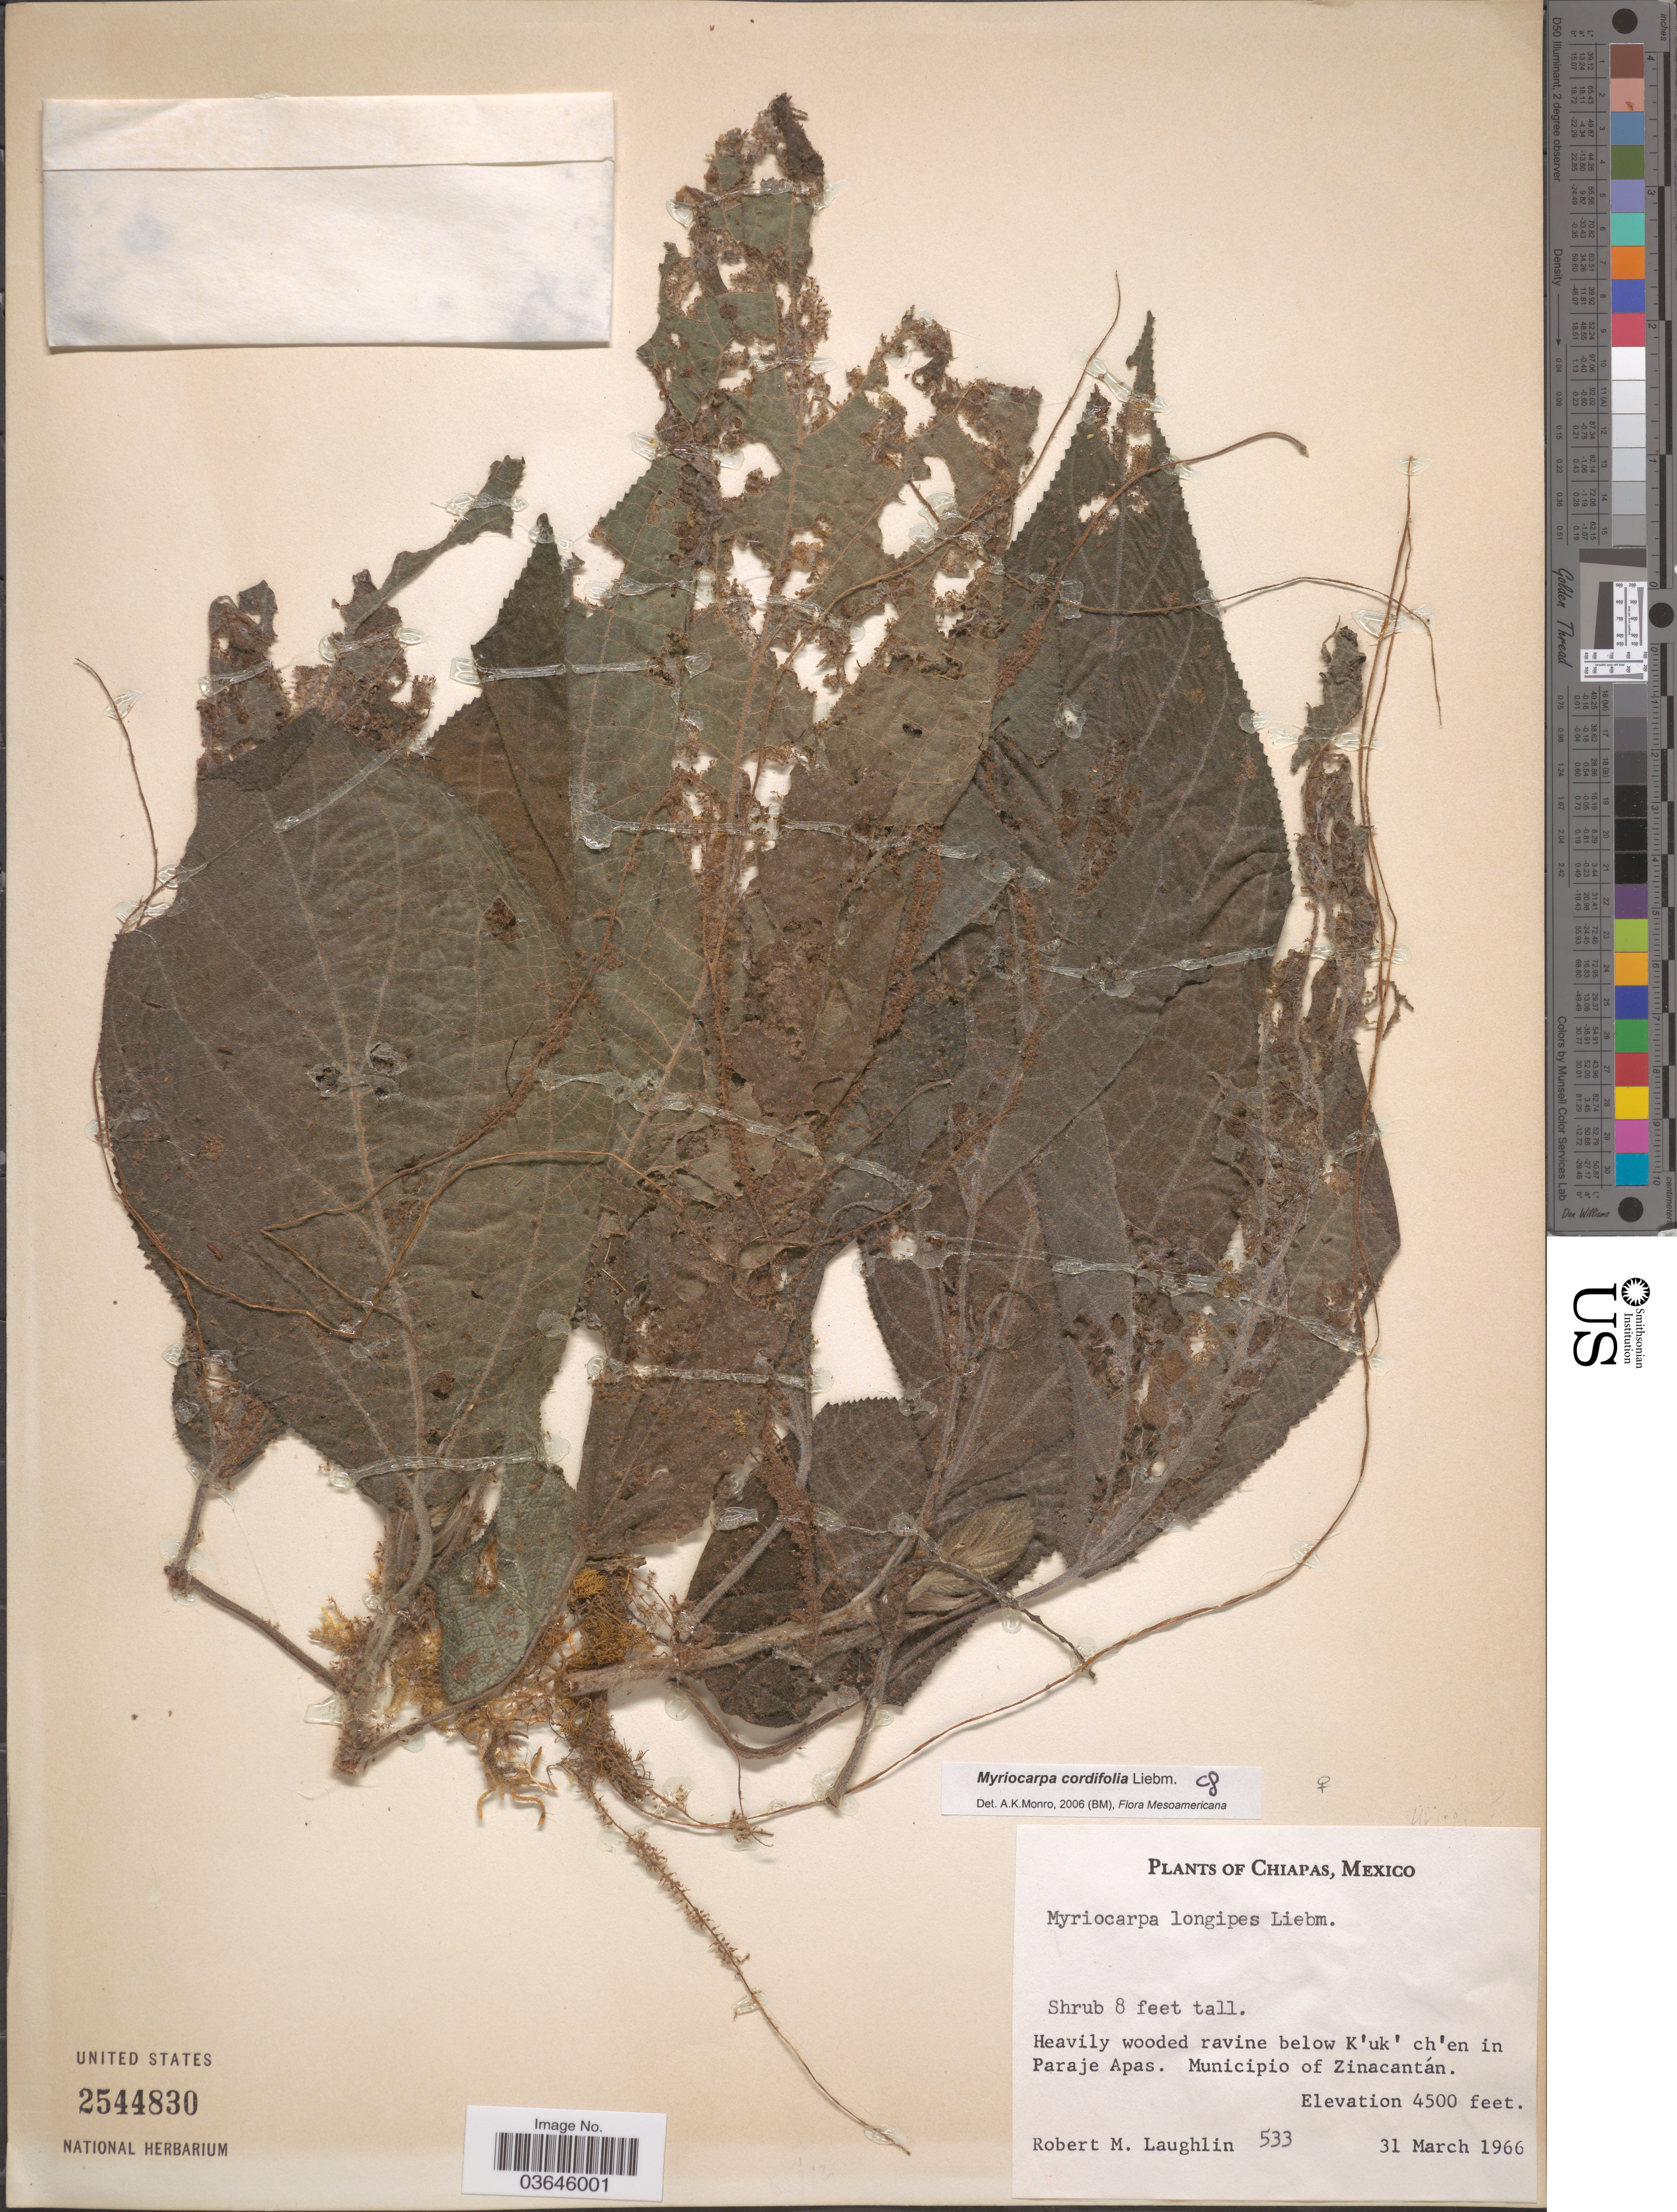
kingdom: Plantae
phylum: Tracheophyta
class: Magnoliopsida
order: Rosales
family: Urticaceae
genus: Myriocarpa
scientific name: Myriocarpa cordifolia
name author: Liebm.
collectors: R. M. Laughlin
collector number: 533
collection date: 1966-03-31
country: Mexico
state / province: Chiapas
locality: Heavily wooded ravine below K'uk' ch'en in Paraje Apas. Municipio of Zinacantán.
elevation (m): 1372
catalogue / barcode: US 2544830